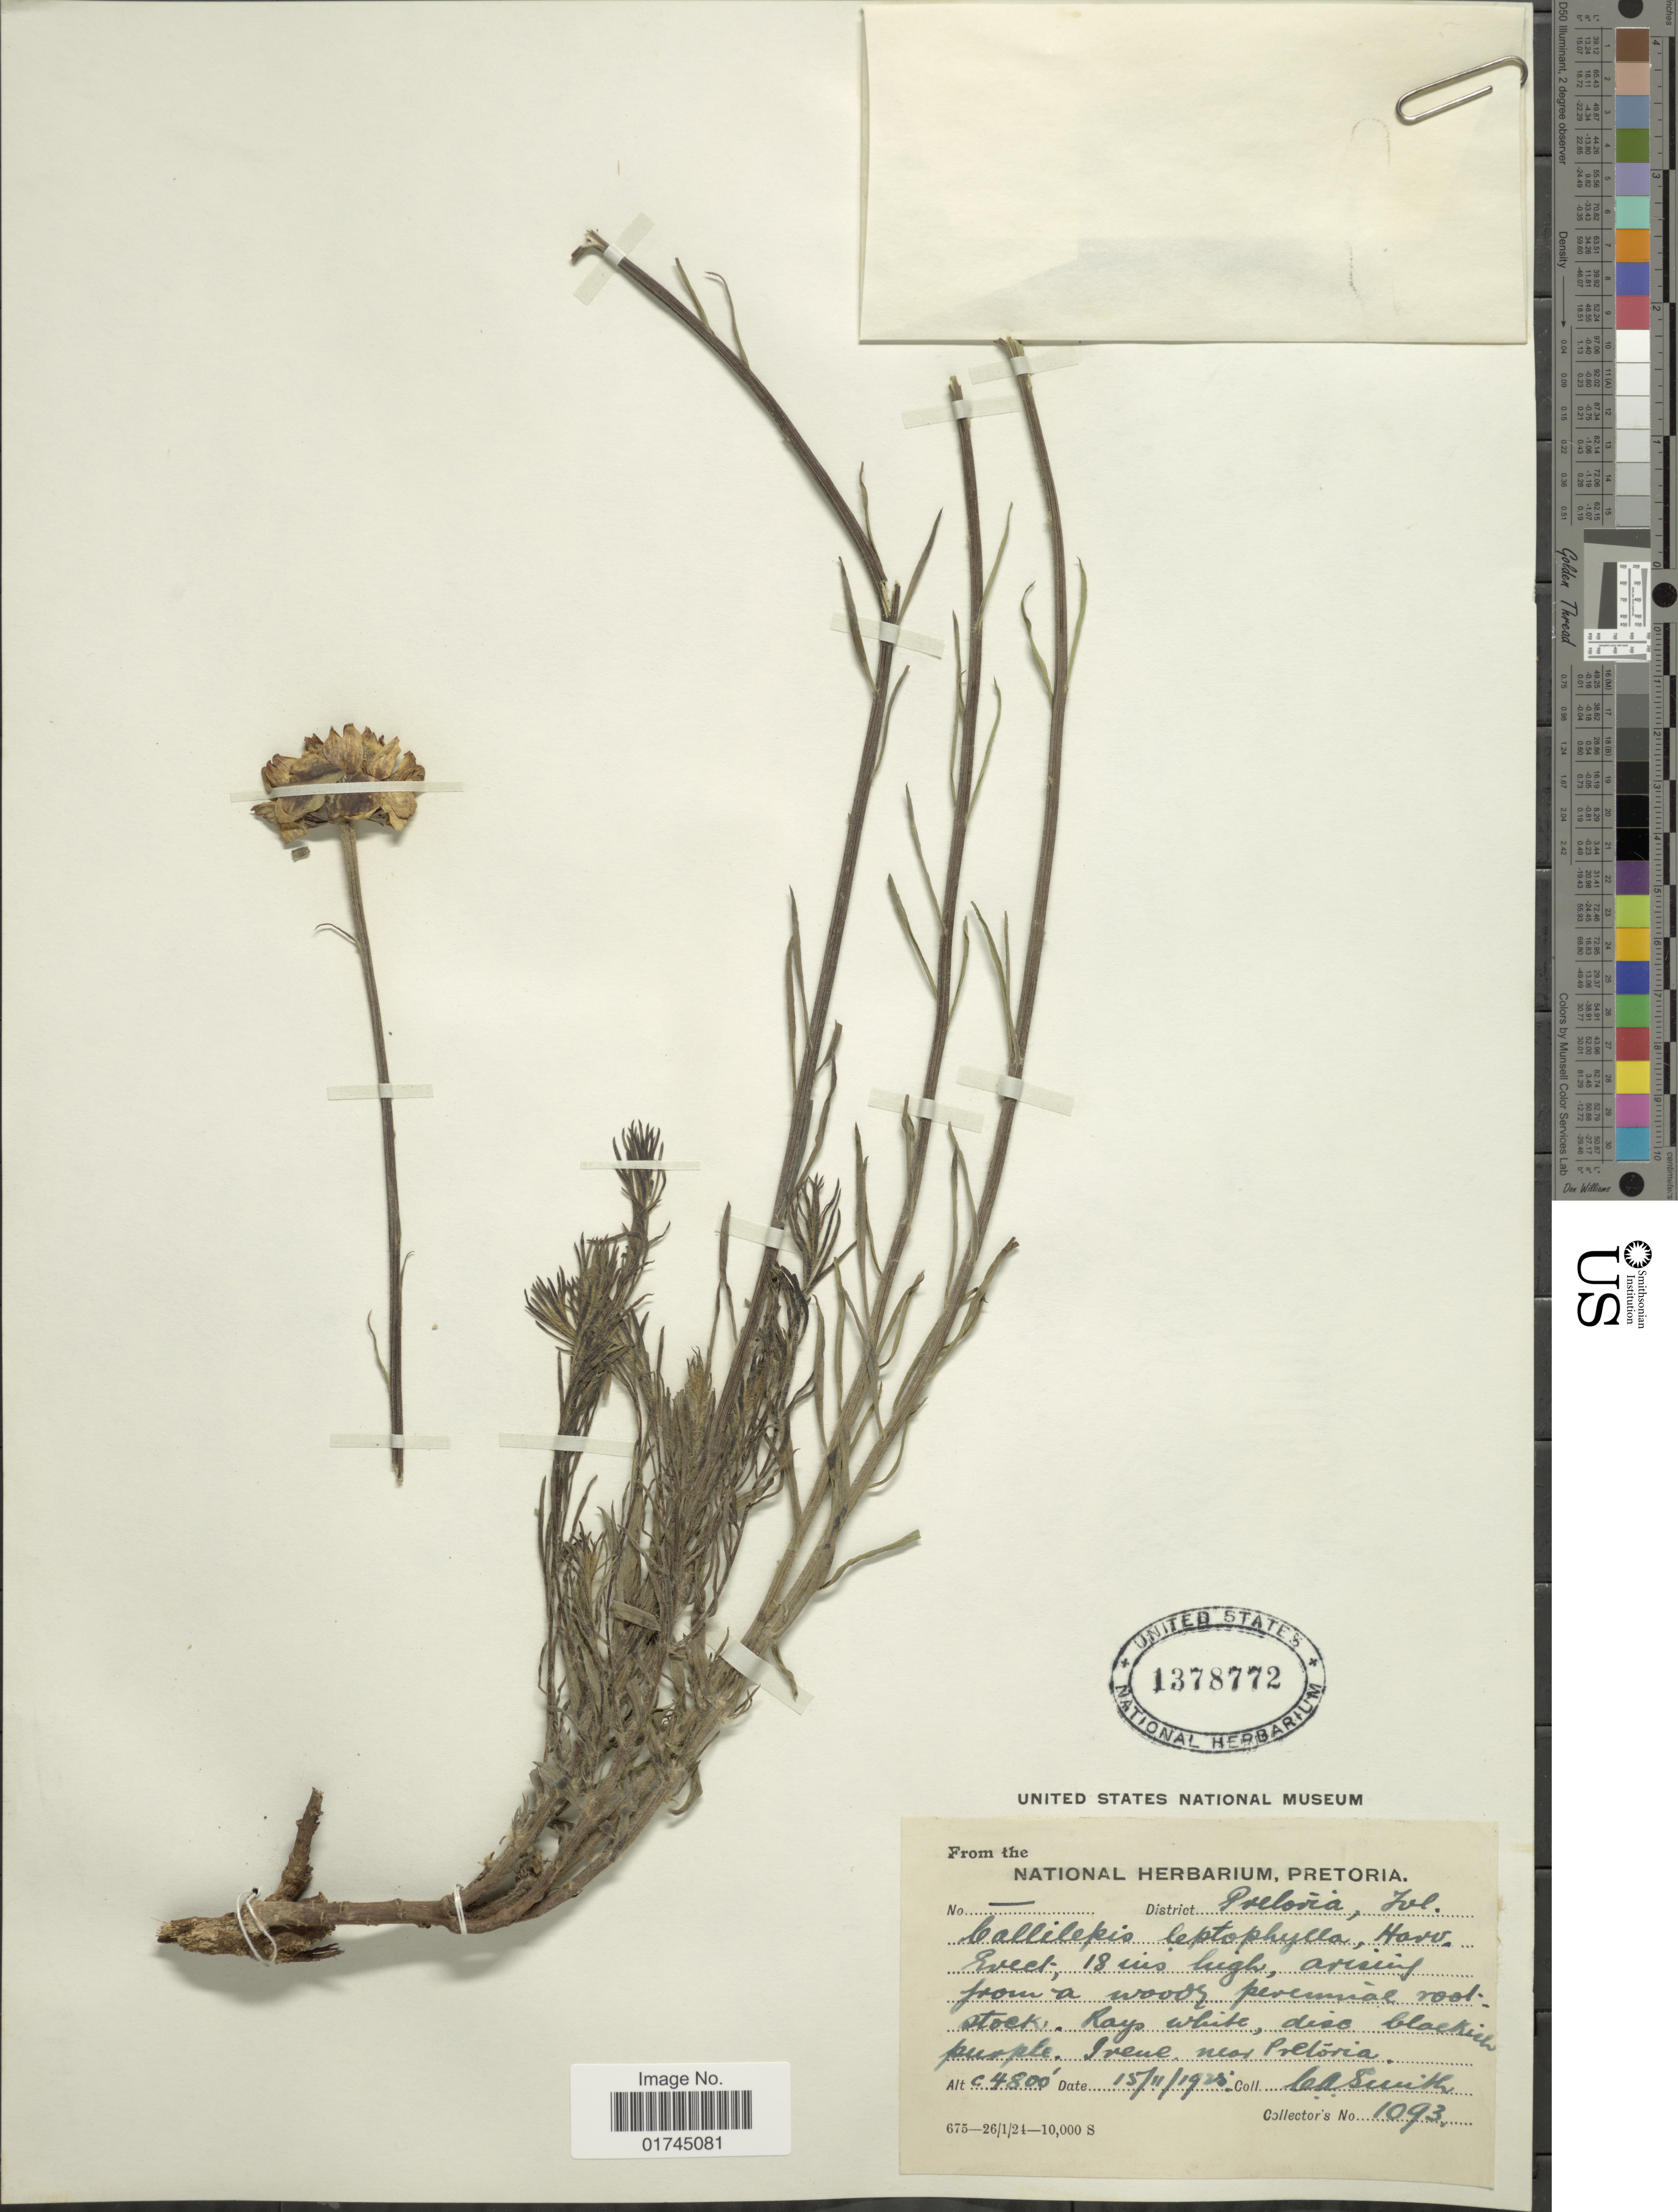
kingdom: Plantae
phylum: Tracheophyta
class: Magnoliopsida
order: Asterales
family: Asteraceae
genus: Callilepis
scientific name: Callilepis leptophylla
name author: Harv.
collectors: C. A. Smith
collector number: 1093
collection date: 1925-11-15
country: South Africa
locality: District Pretoria, Tvl. Irene near Pretoria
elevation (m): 1463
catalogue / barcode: US 1378772